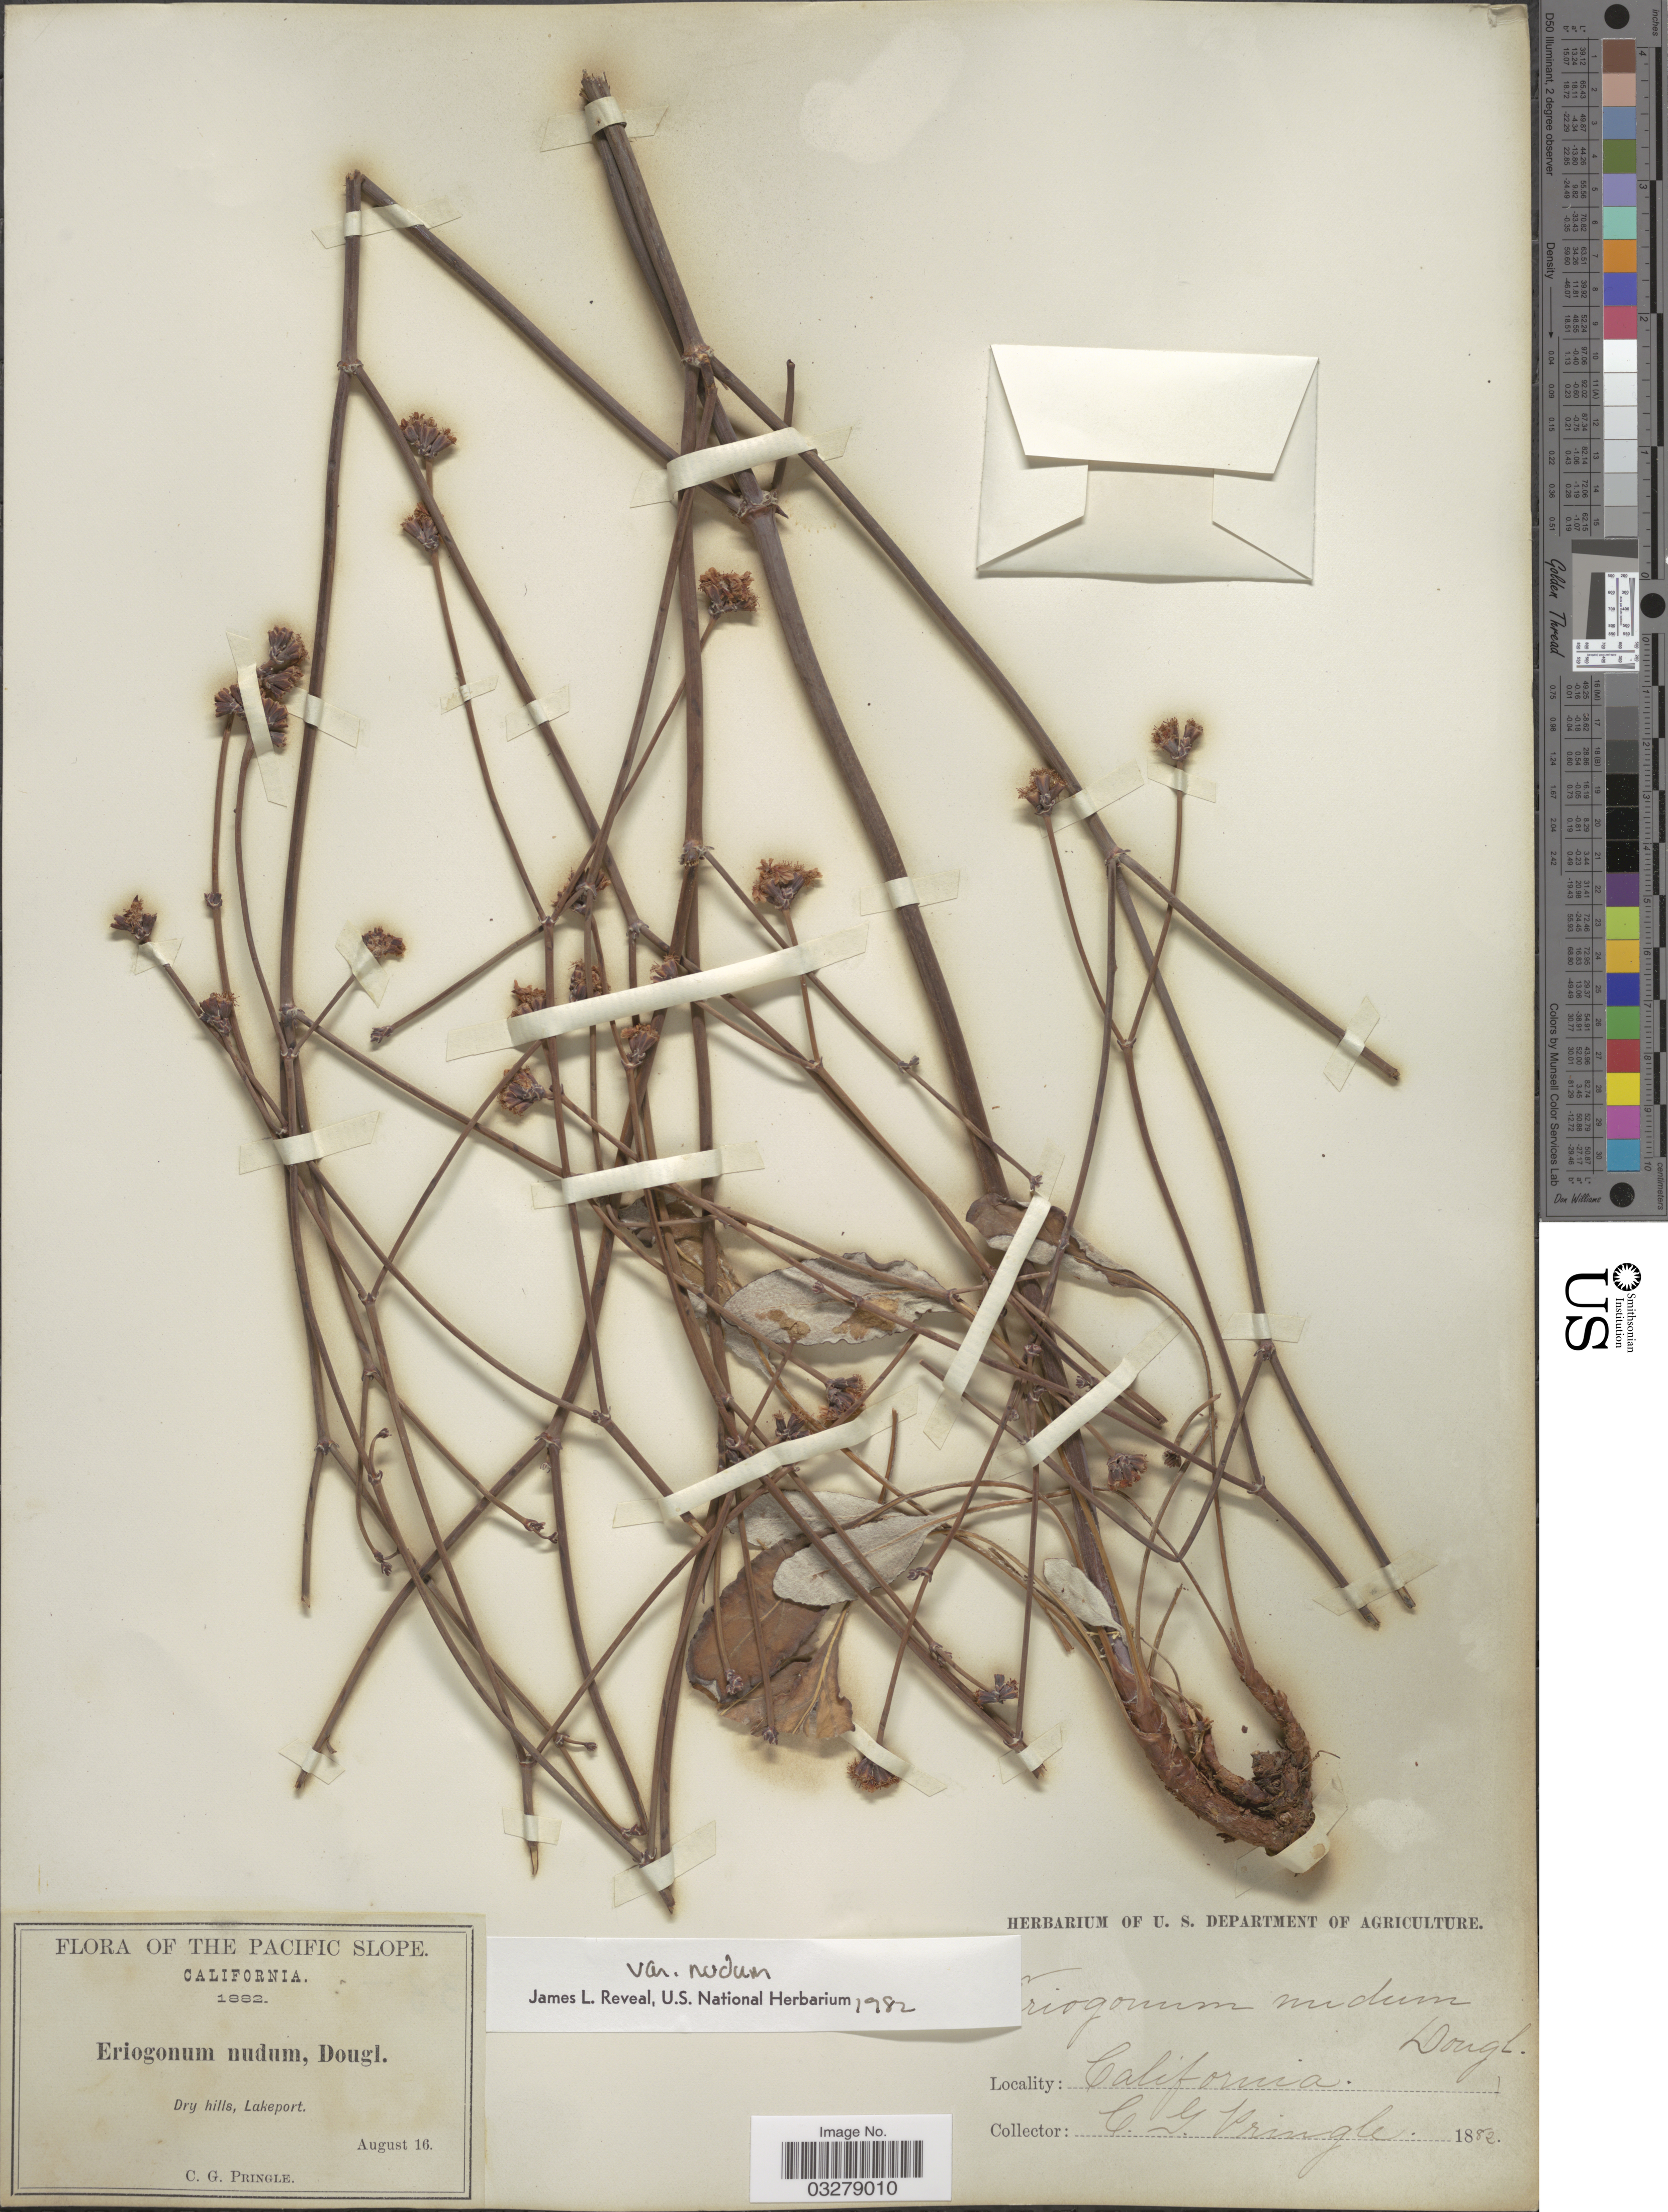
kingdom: Plantae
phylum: Tracheophyta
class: Magnoliopsida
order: Caryophyllales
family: Polygonaceae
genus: Eriogonum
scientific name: Eriogonum nudum var. nudum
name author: Douglas ex Benth.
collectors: C. G. Pringle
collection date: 1882-08-16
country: United States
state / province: California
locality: The Pacific Slope, Lakeport.